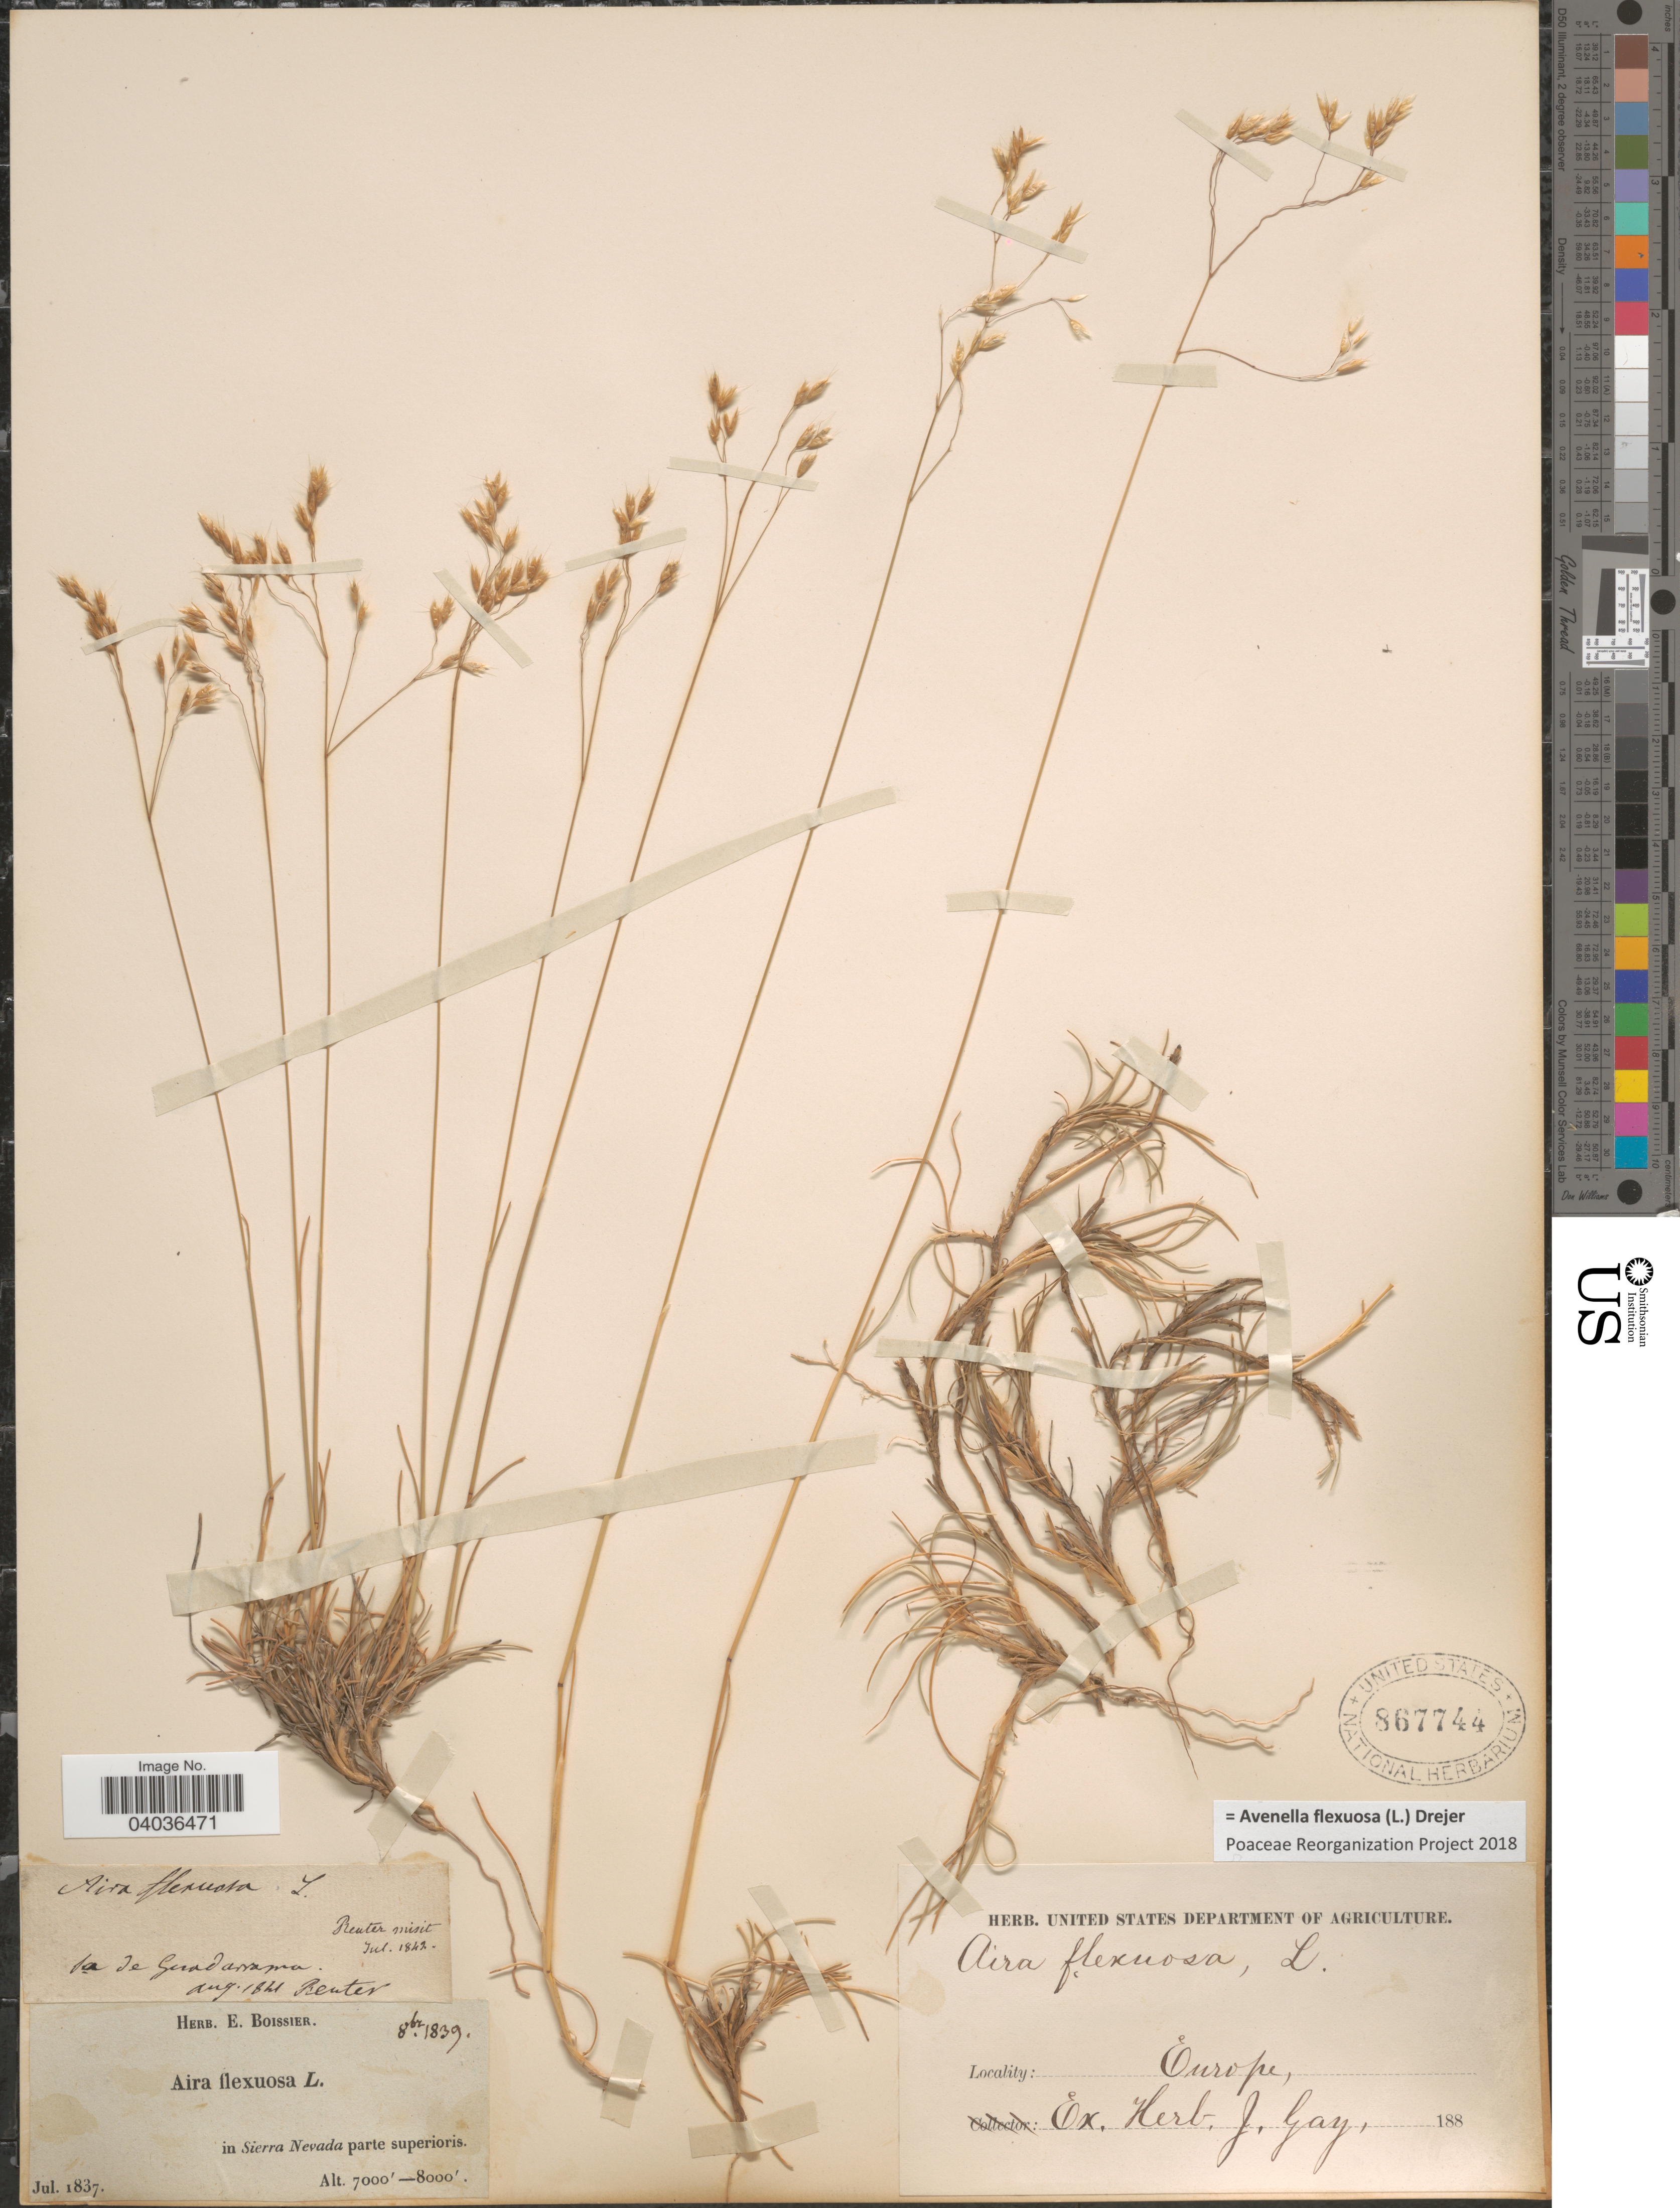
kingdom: Plantae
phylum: Tracheophyta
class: Liliopsida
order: Poales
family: Poaceae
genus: Avenella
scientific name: Avenella flexuosa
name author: (L.) Drejer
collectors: ex herb. E. Boissier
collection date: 1837-07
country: Spain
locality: In Sierra Nevada parte superioris. Europe.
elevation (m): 2134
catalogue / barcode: US 867744